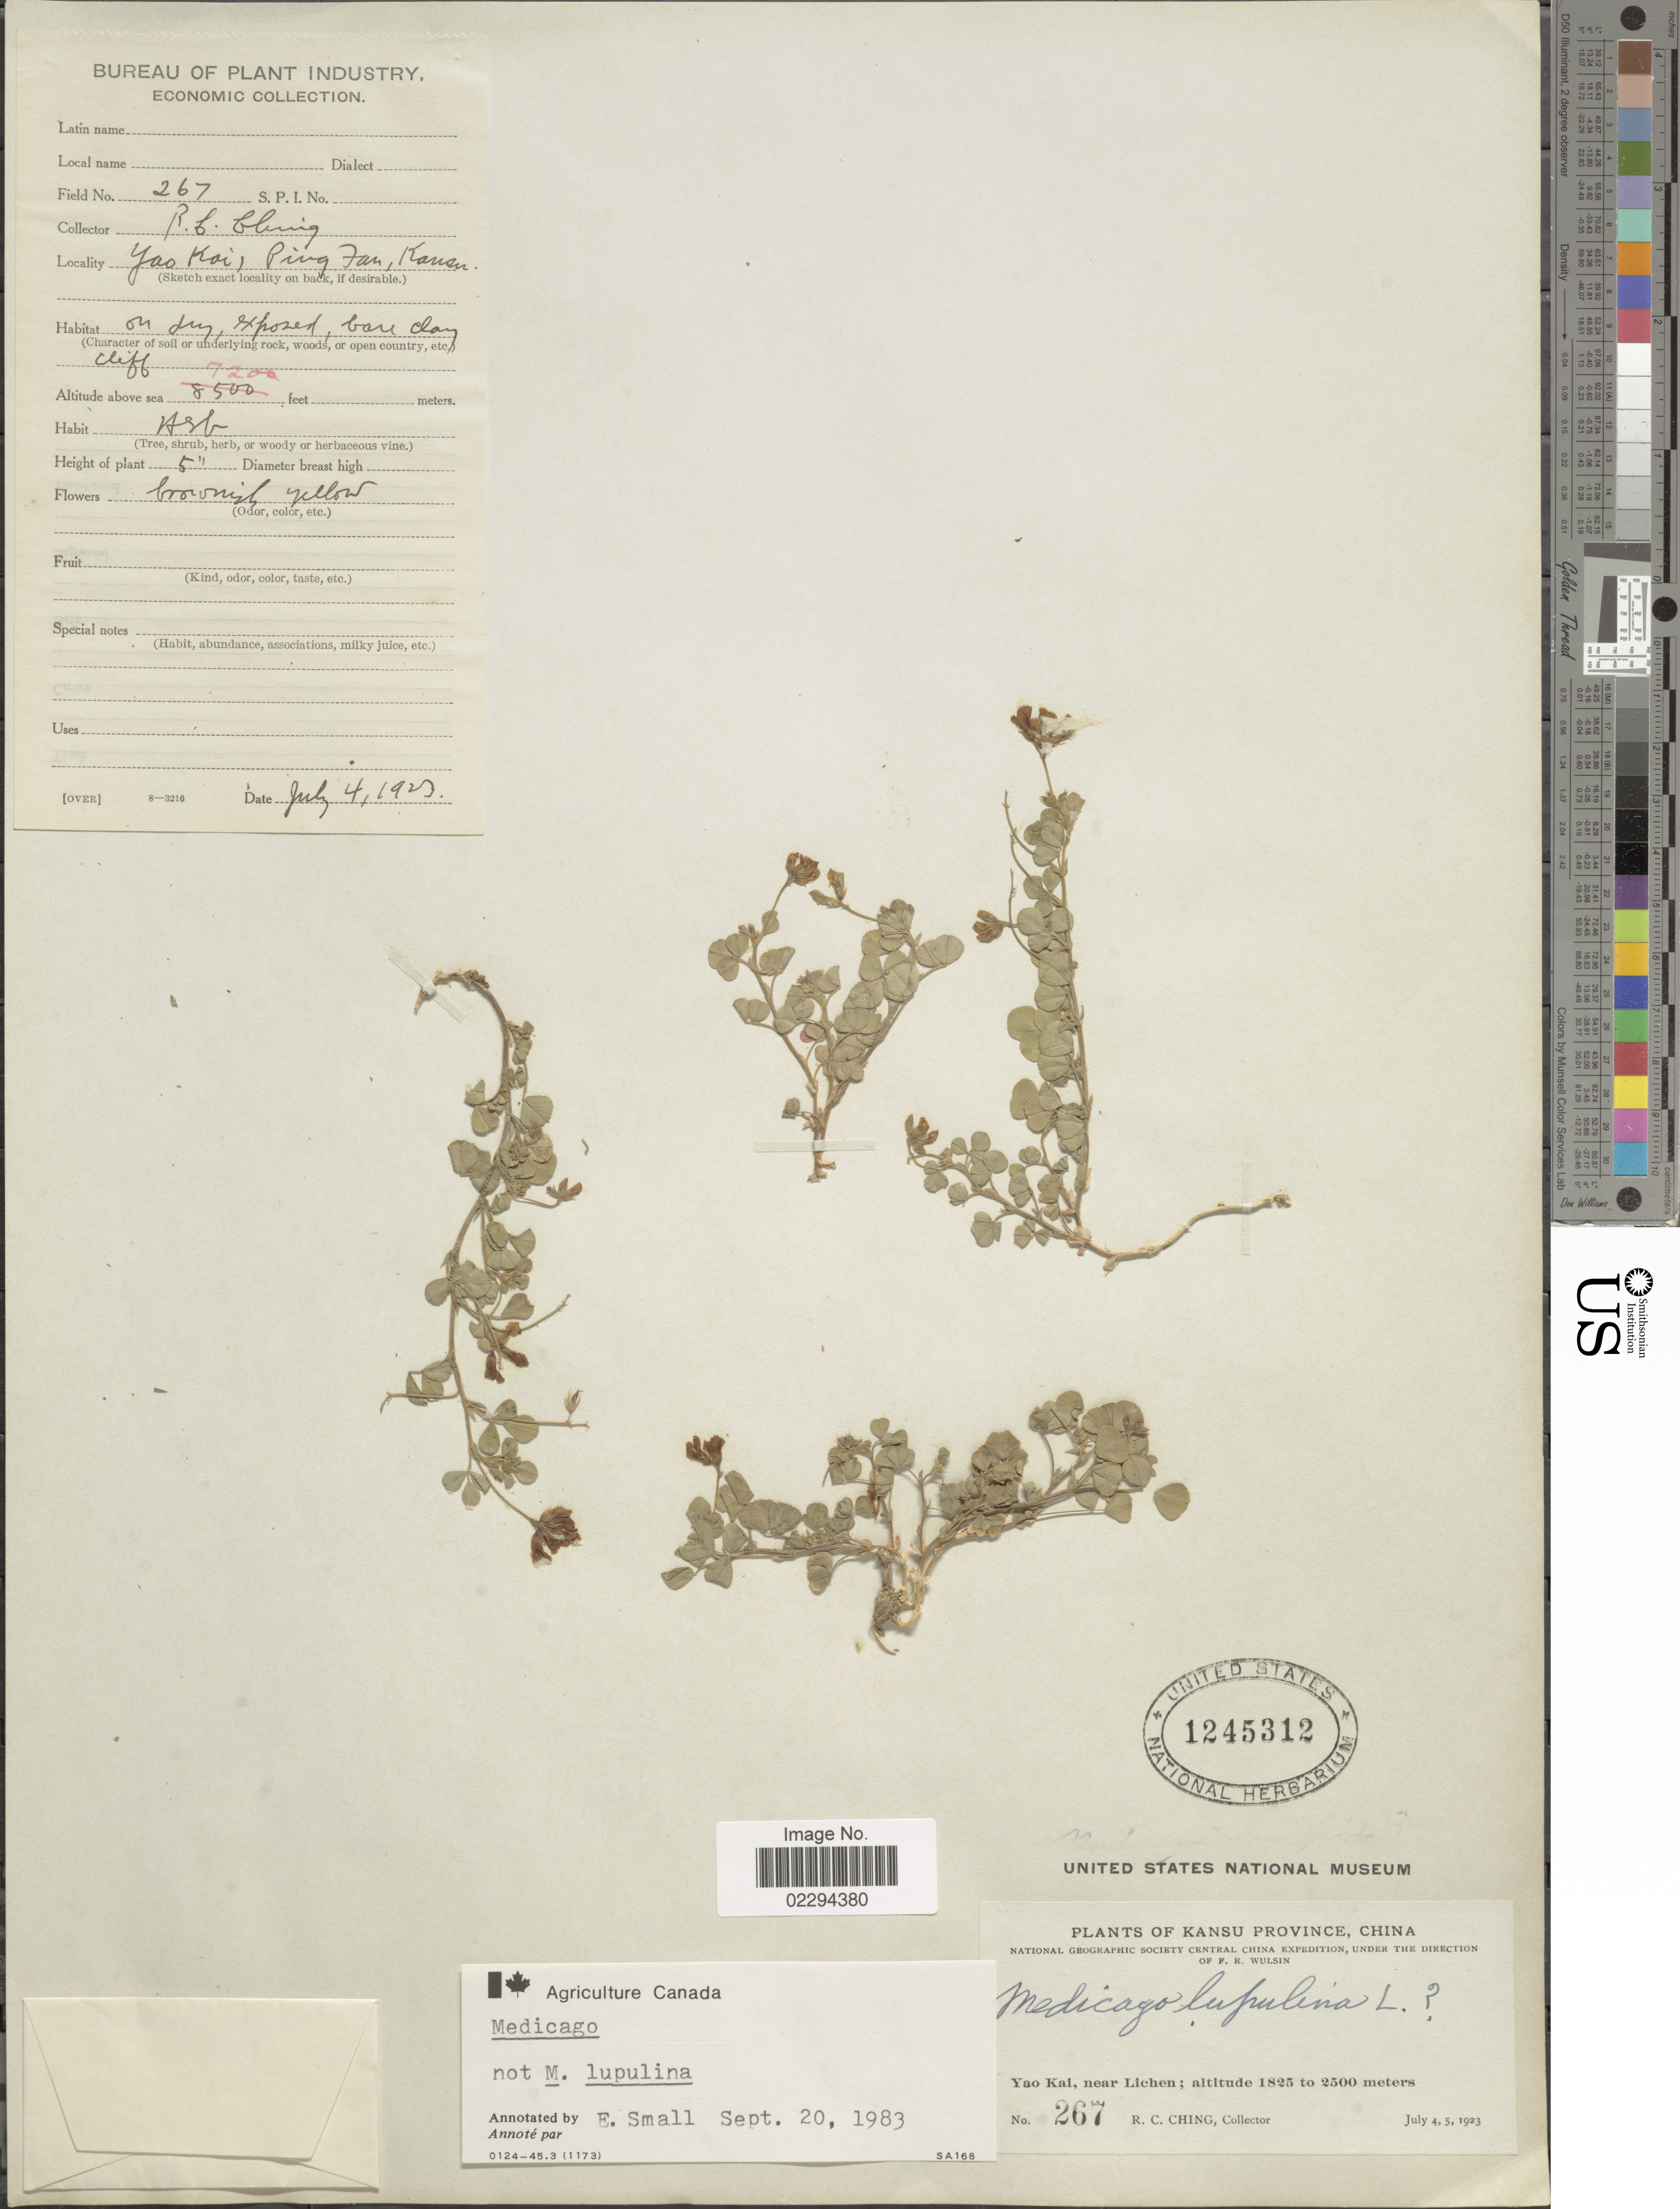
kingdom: Plantae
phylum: Tracheophyta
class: Magnoliopsida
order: Fabales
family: Fabaceae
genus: Medicago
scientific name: Medicago sp.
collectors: R. C. Ching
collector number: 267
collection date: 1923-07-04/1923-07-05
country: China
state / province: Gansu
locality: Kansu Province, Yao Kai, near Lichen.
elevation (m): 1825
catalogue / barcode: US 1245312